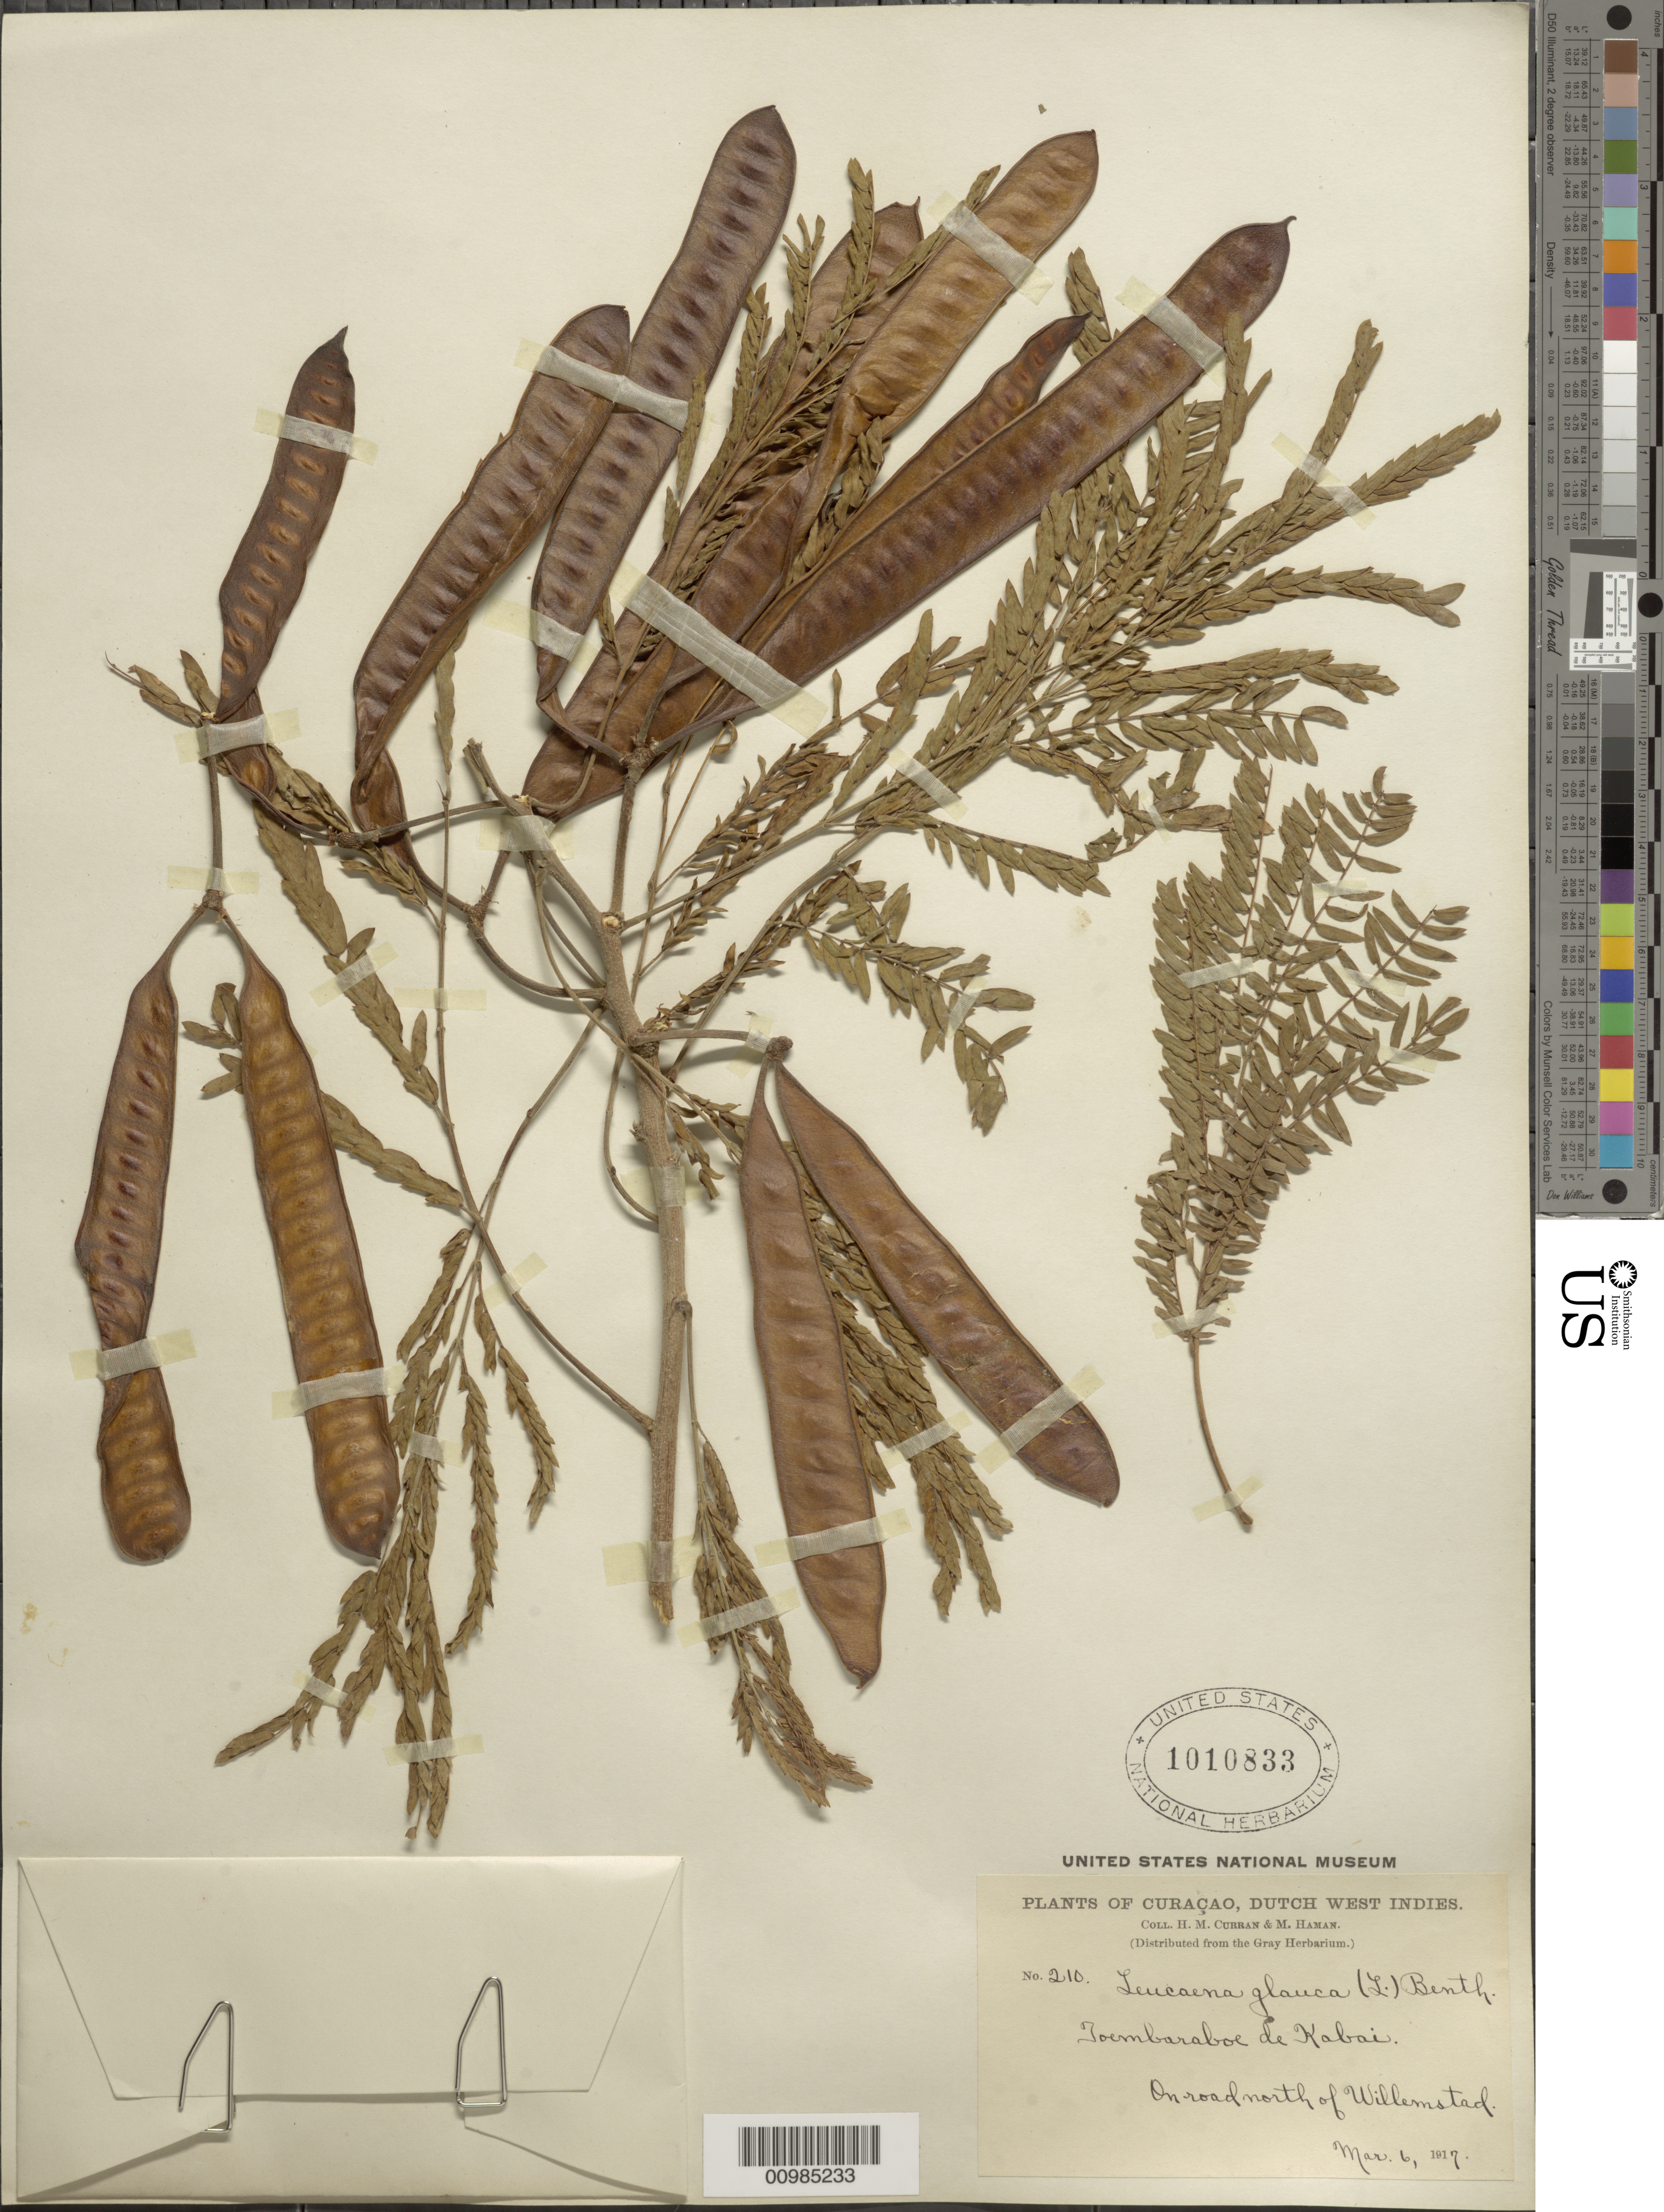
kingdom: Plantae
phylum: Tracheophyta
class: Magnoliopsida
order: Fabales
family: Fabaceae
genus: Leucaena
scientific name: Leucaena leucocephala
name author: (Lam.) de Wit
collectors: H. M. Curran & M. Haman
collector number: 210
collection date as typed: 06 May 1917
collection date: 1917-05-06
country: Curaçao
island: Curaçao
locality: On road north of Willemstad.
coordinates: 0 N, 0 E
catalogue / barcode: US 1010833